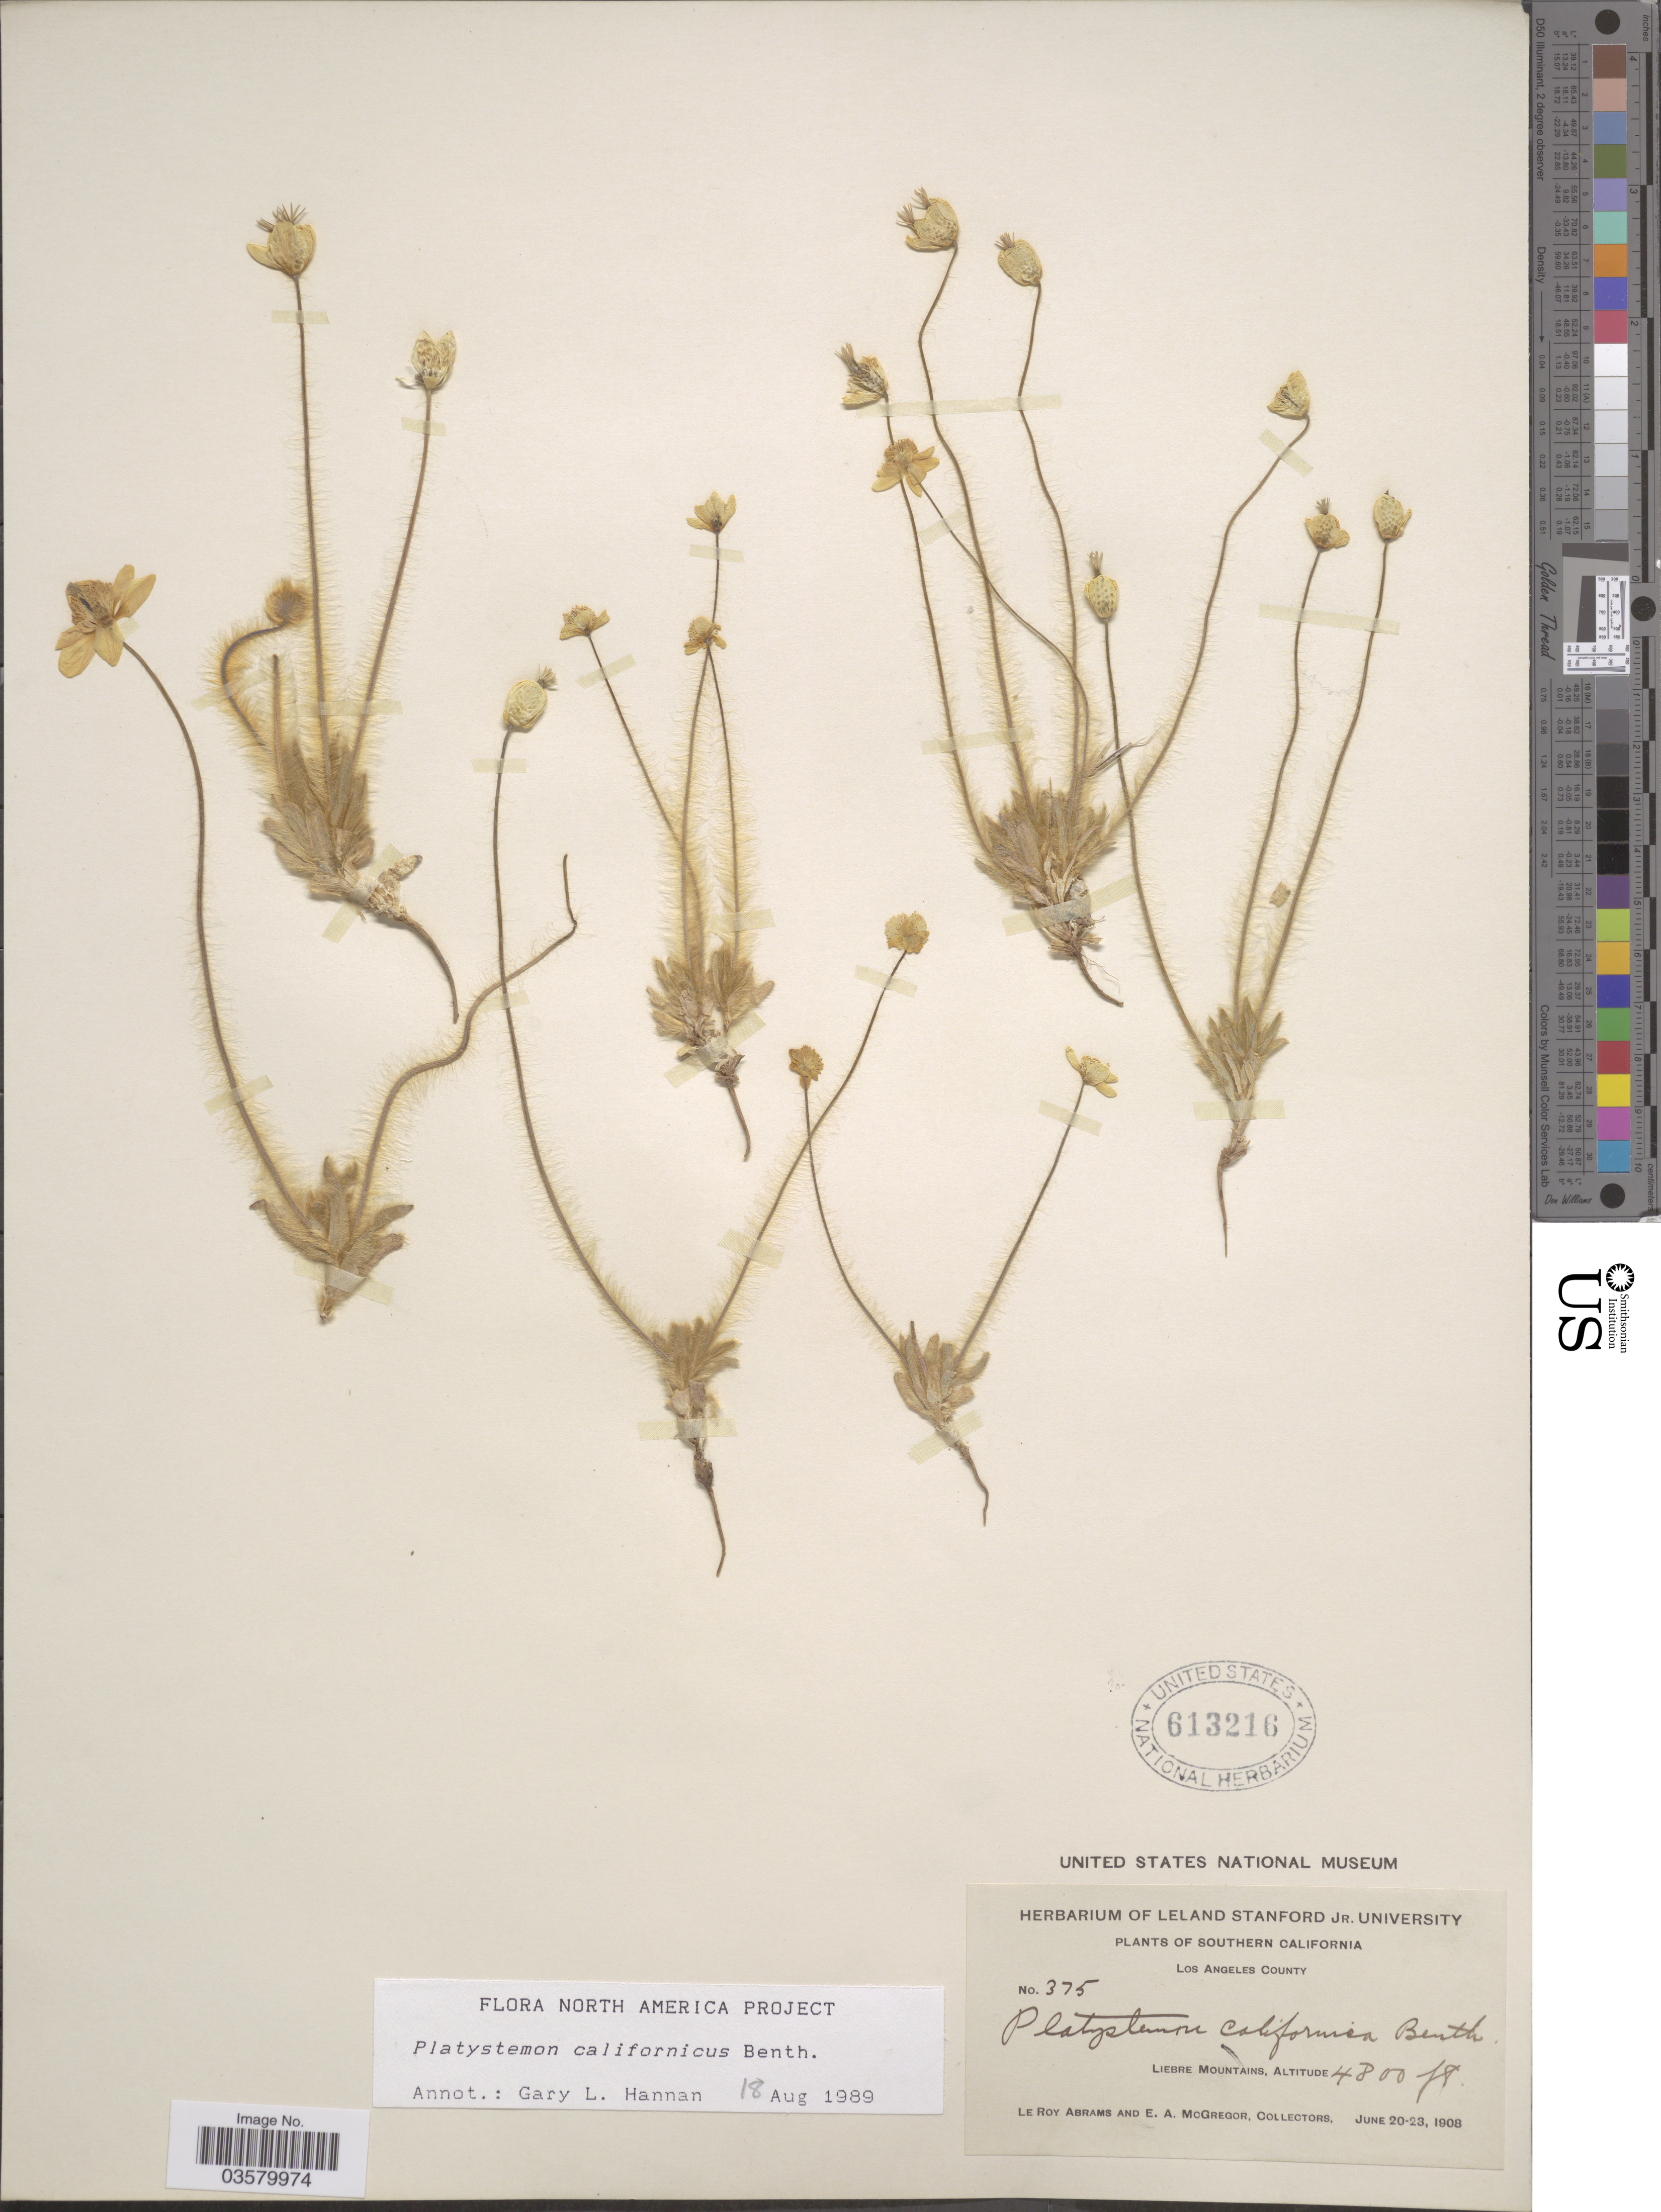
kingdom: Plantae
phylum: Tracheophyta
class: Magnoliopsida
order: Ranunculales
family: Papaveraceae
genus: Platystemon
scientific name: Platystemon californicus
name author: Benth.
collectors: L. Abrams & E. A. McGregor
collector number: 375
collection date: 1908-06-20/1908-06-23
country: United States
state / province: California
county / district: Los Angeles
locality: Southern California. Los Angeles County. Liebre Mountains.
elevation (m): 1463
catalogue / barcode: US 613216